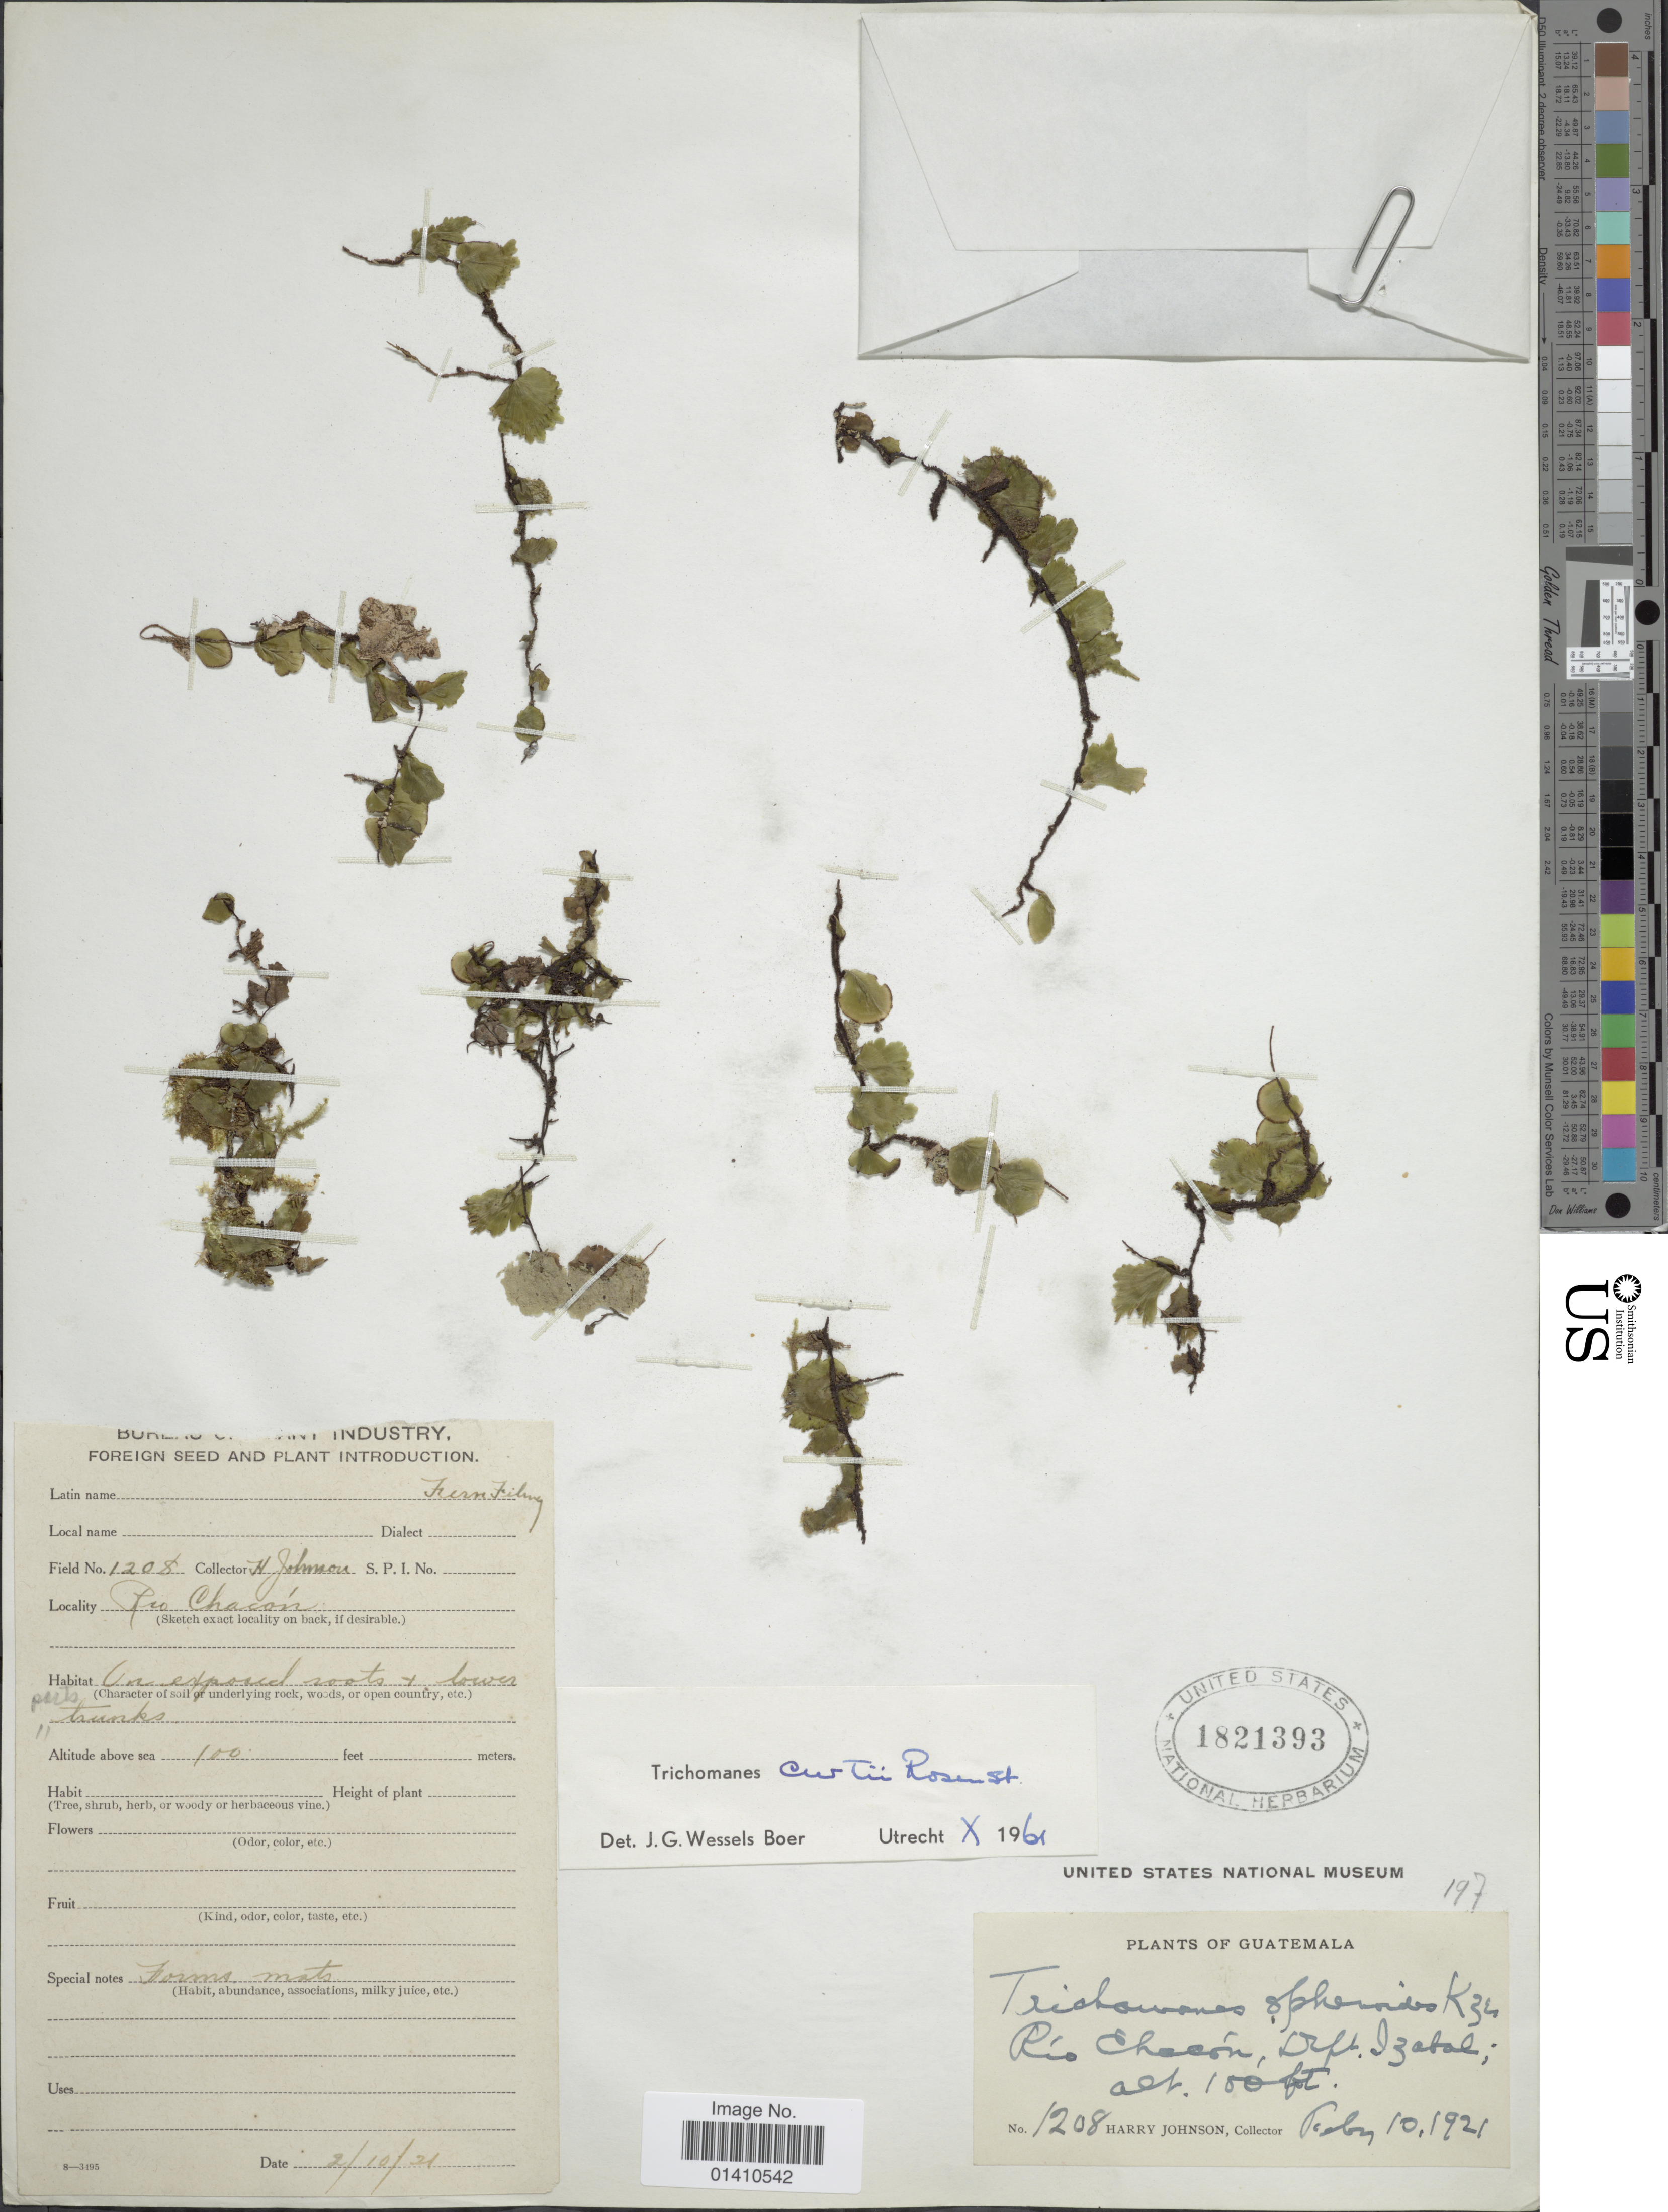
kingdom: Plantae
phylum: Tracheophyta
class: Polypodiopsida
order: Hymenophyllales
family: Hymenophyllaceae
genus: Didymoglossum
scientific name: Didymoglossum curtii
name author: (Rosenst.) Pic. Serm.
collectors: H. Johnson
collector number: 1208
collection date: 1921-02-10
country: Guatemala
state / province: Izabal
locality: Rio Chacon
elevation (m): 30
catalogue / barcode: US 1821393